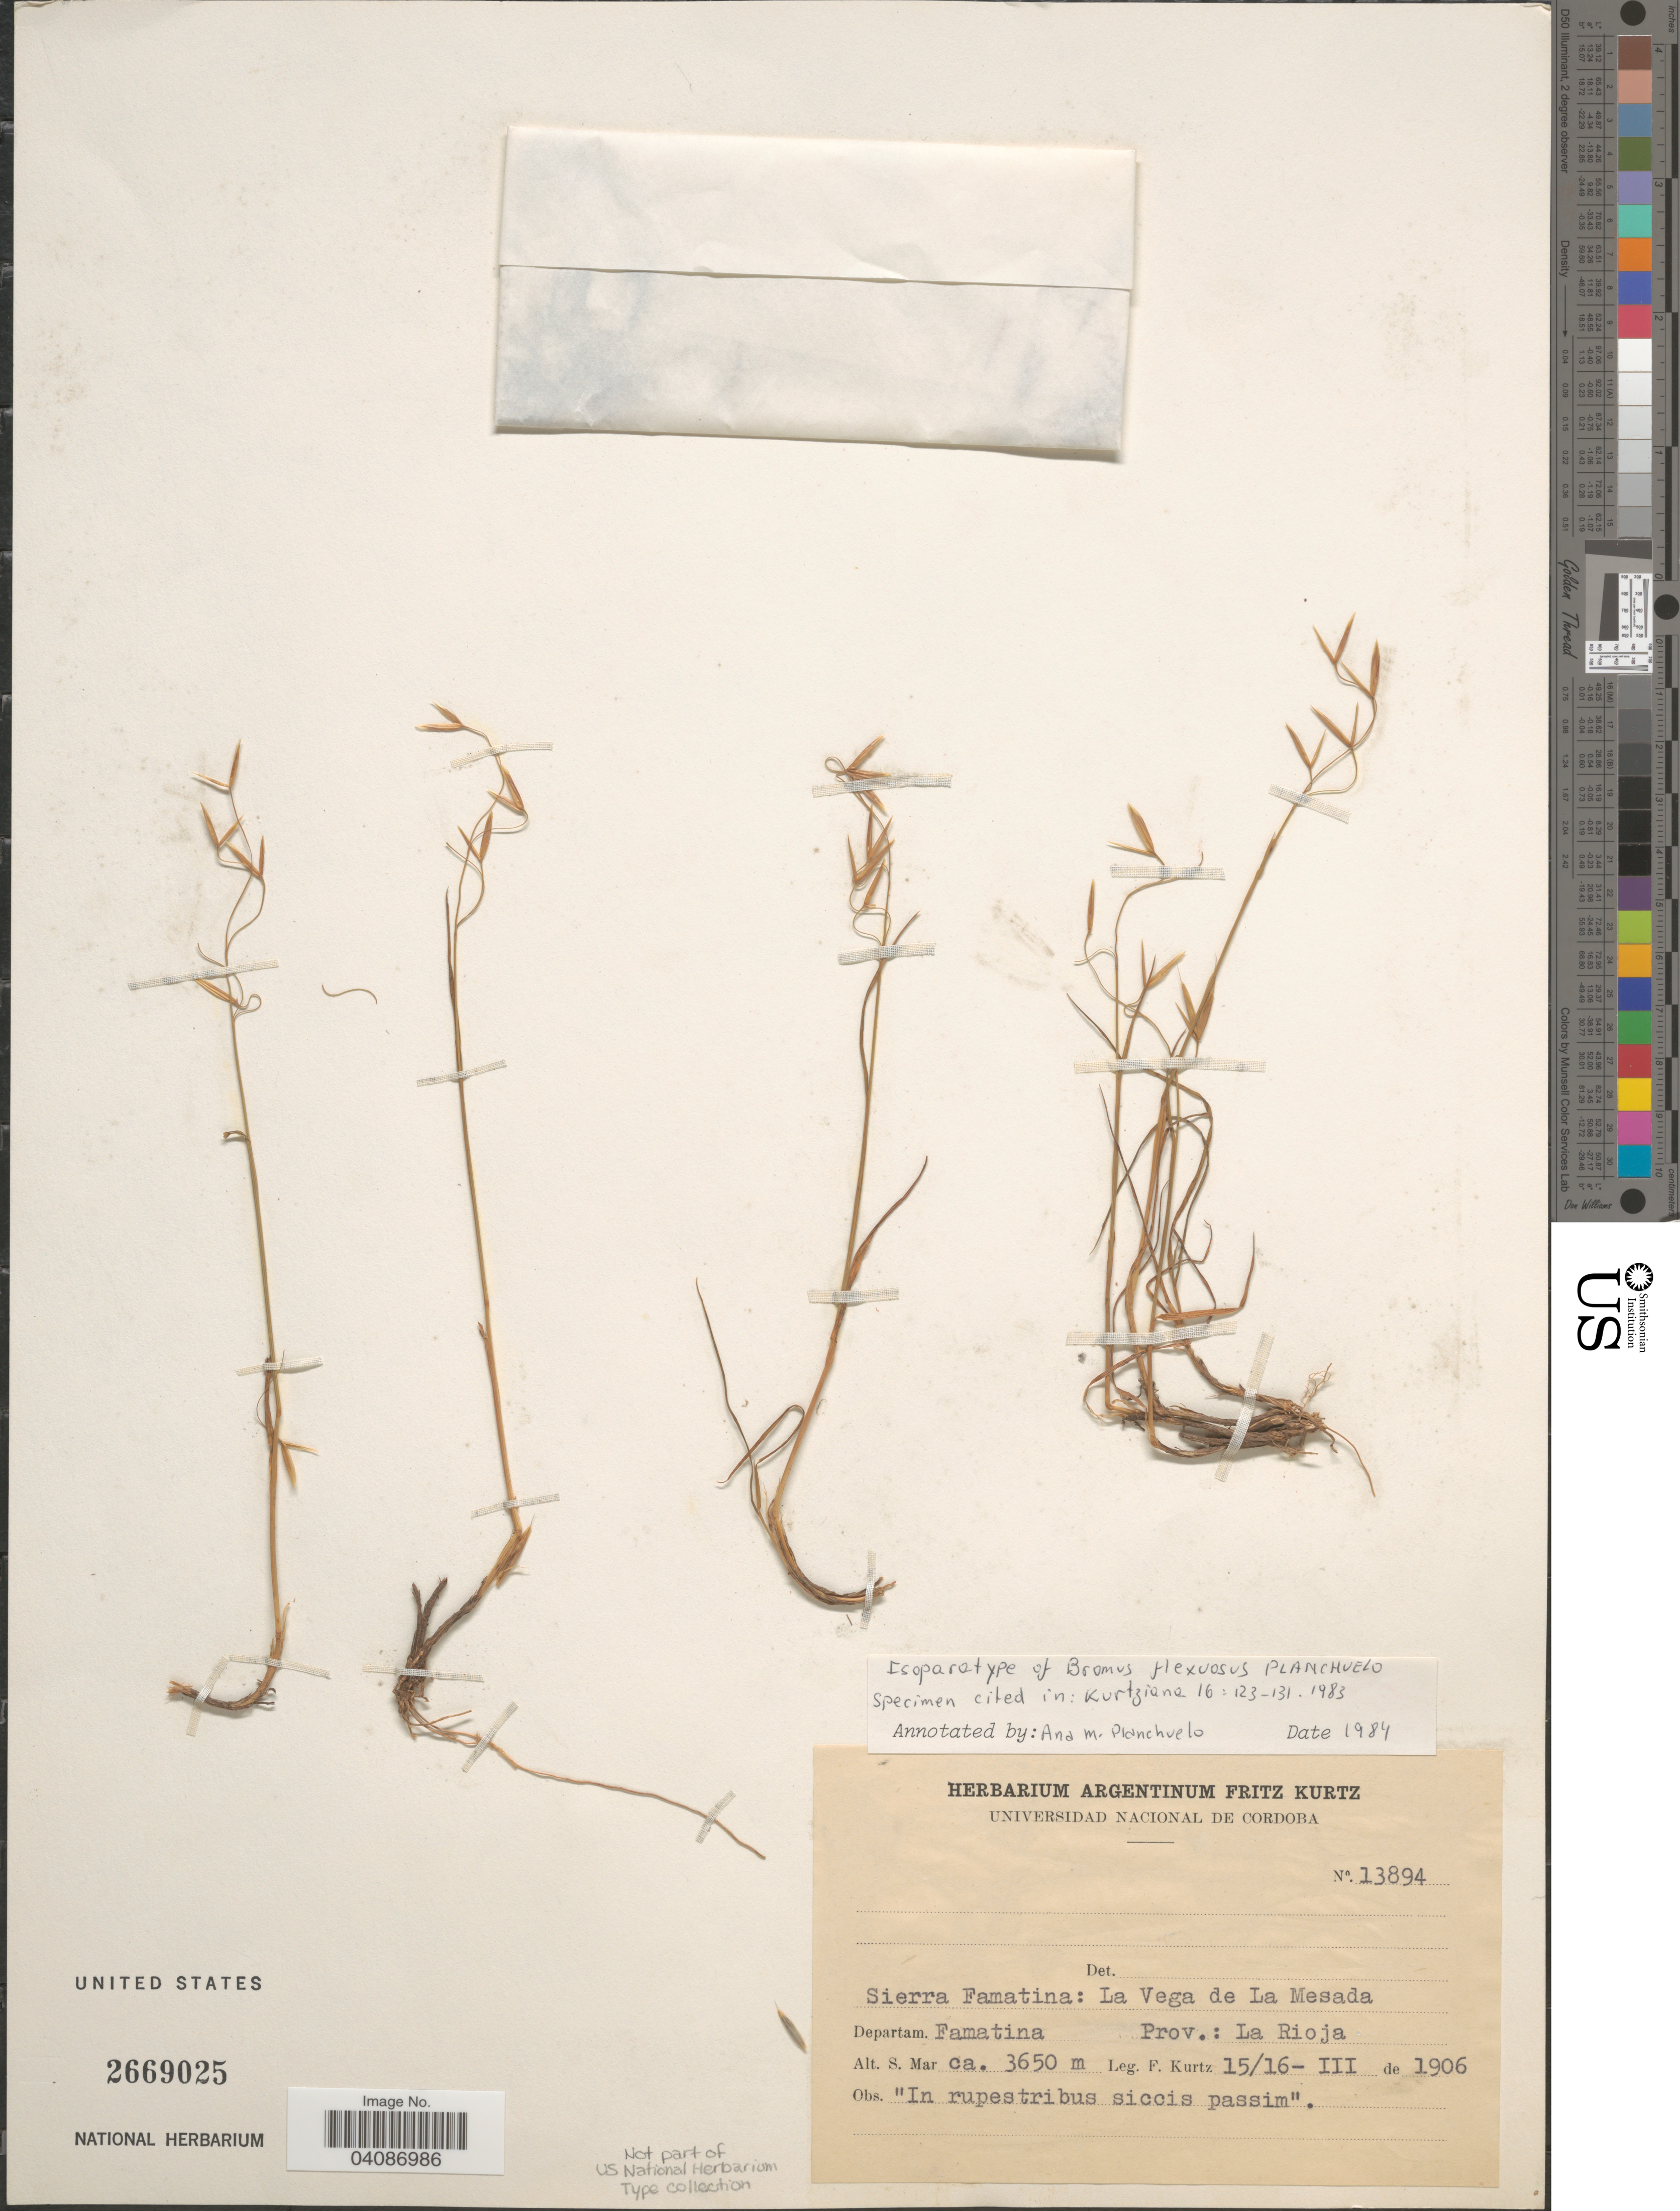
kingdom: Plantae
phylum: Tracheophyta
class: Liliopsida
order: Poales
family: Poaceae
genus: Bromus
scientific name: Bromus flexuosus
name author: Planchuelo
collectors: F. Kurtz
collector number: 13894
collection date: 1906-03-15/1906-03-16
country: Argentina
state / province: La Rioja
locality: Sierra Famatina: La Vega de La Mesada. Departam. Famatina.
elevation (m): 3650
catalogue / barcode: US 2669025